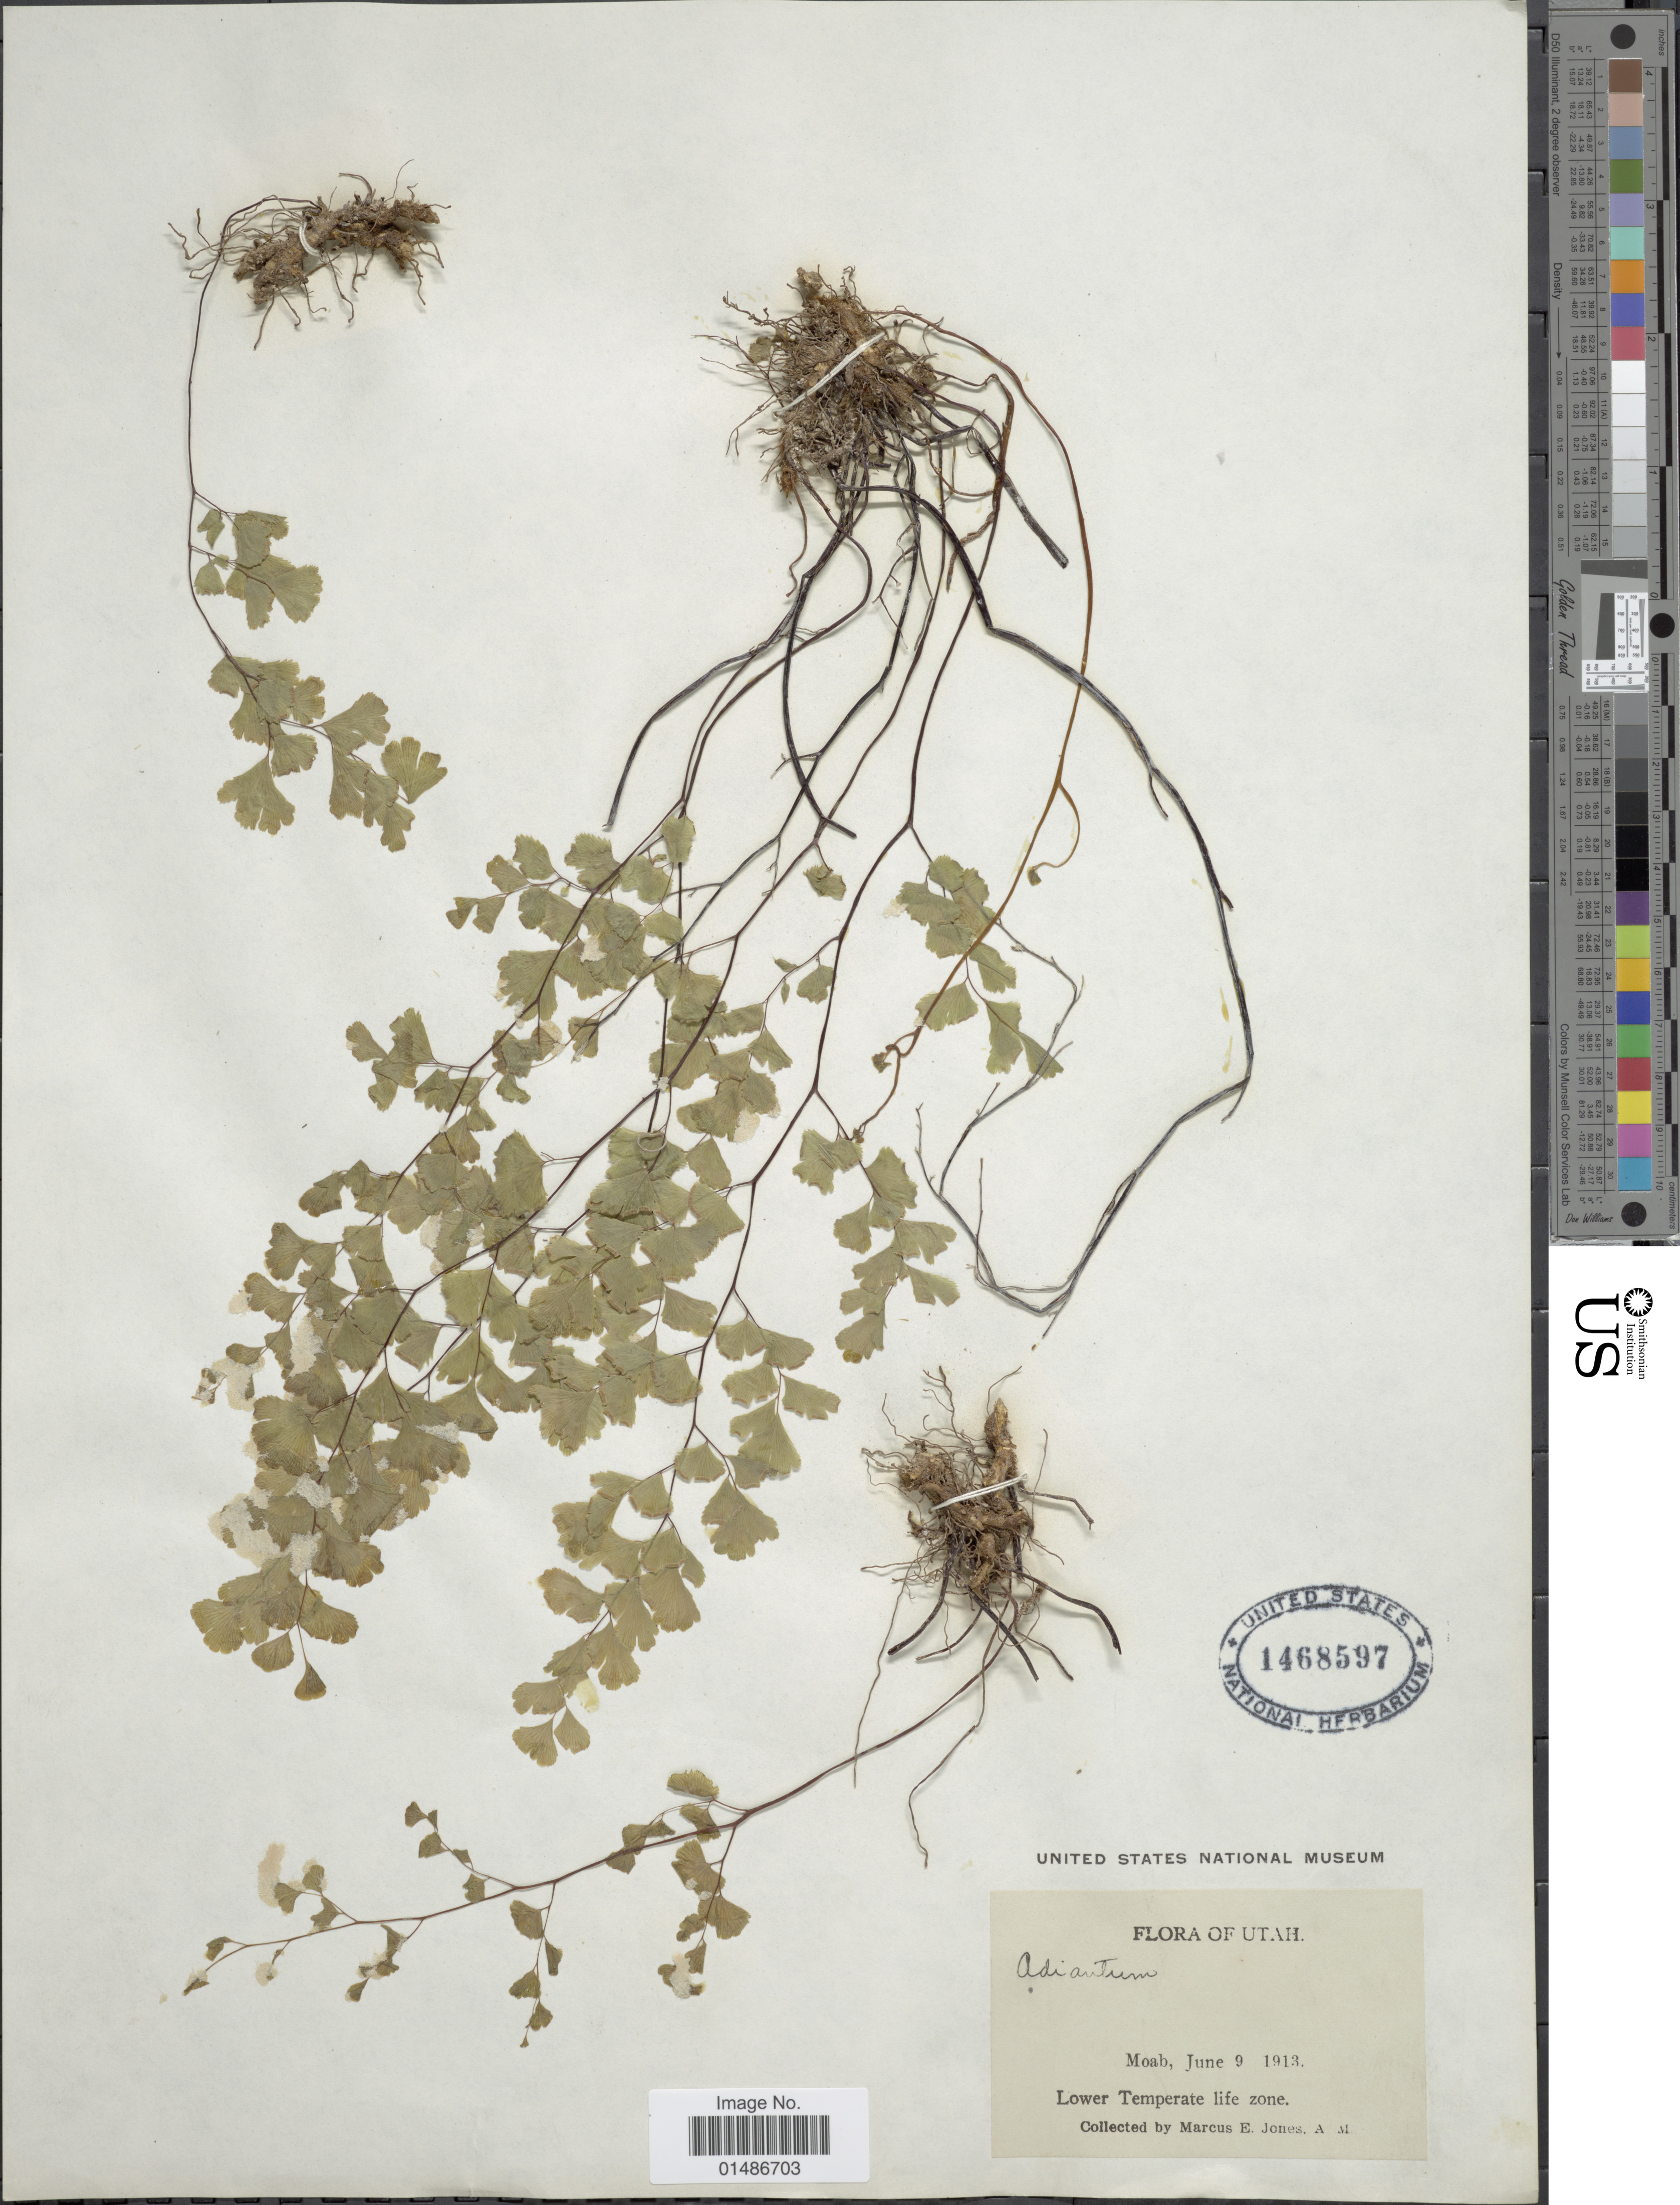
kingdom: Plantae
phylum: Tracheophyta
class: Polypodiopsida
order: Polypodiales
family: Pteridaceae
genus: Adiantum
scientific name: Adiantum capillus-veneris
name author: L.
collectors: M. E. Jones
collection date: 1913-06-09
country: United States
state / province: Utah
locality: Moab. Lower Temperate life zone.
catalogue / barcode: US 1468597